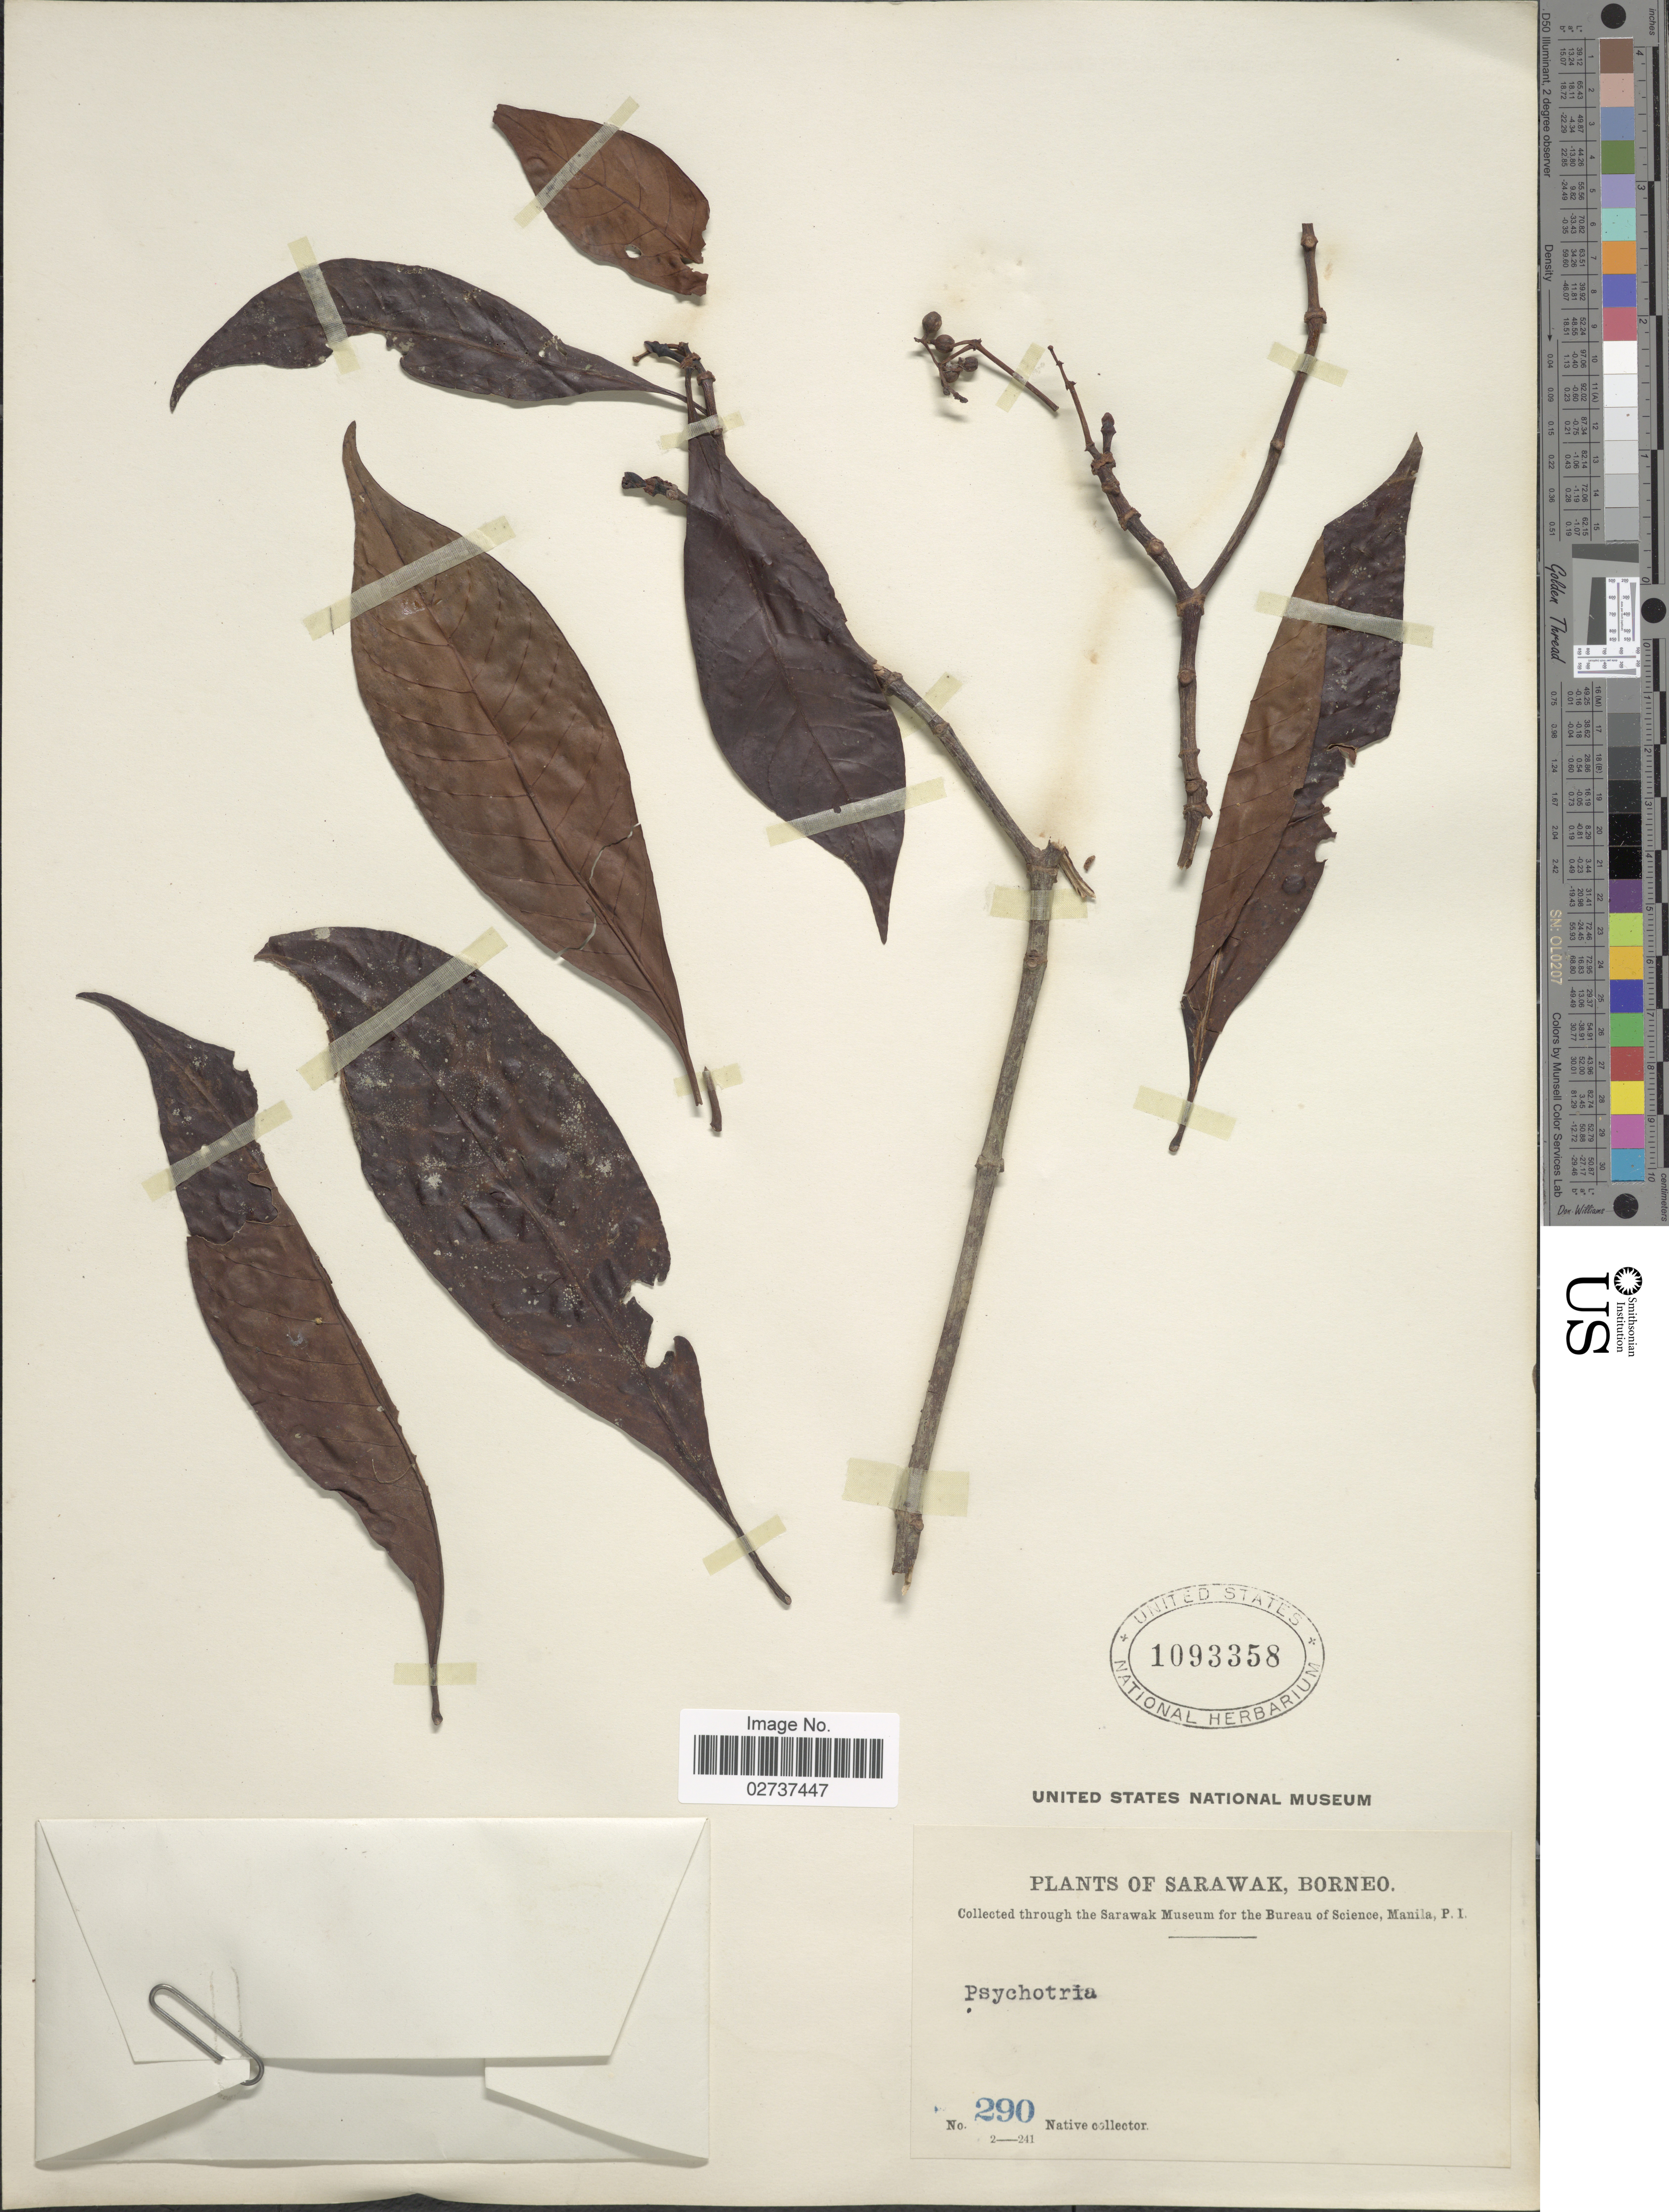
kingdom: Plantae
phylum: Tracheophyta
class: Magnoliopsida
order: Gentianales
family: Rubiaceae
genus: Psychotria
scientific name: Psychotria sp.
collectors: Native collector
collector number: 290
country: Malaysia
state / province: Sarawak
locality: Borneo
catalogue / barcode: US 1093358